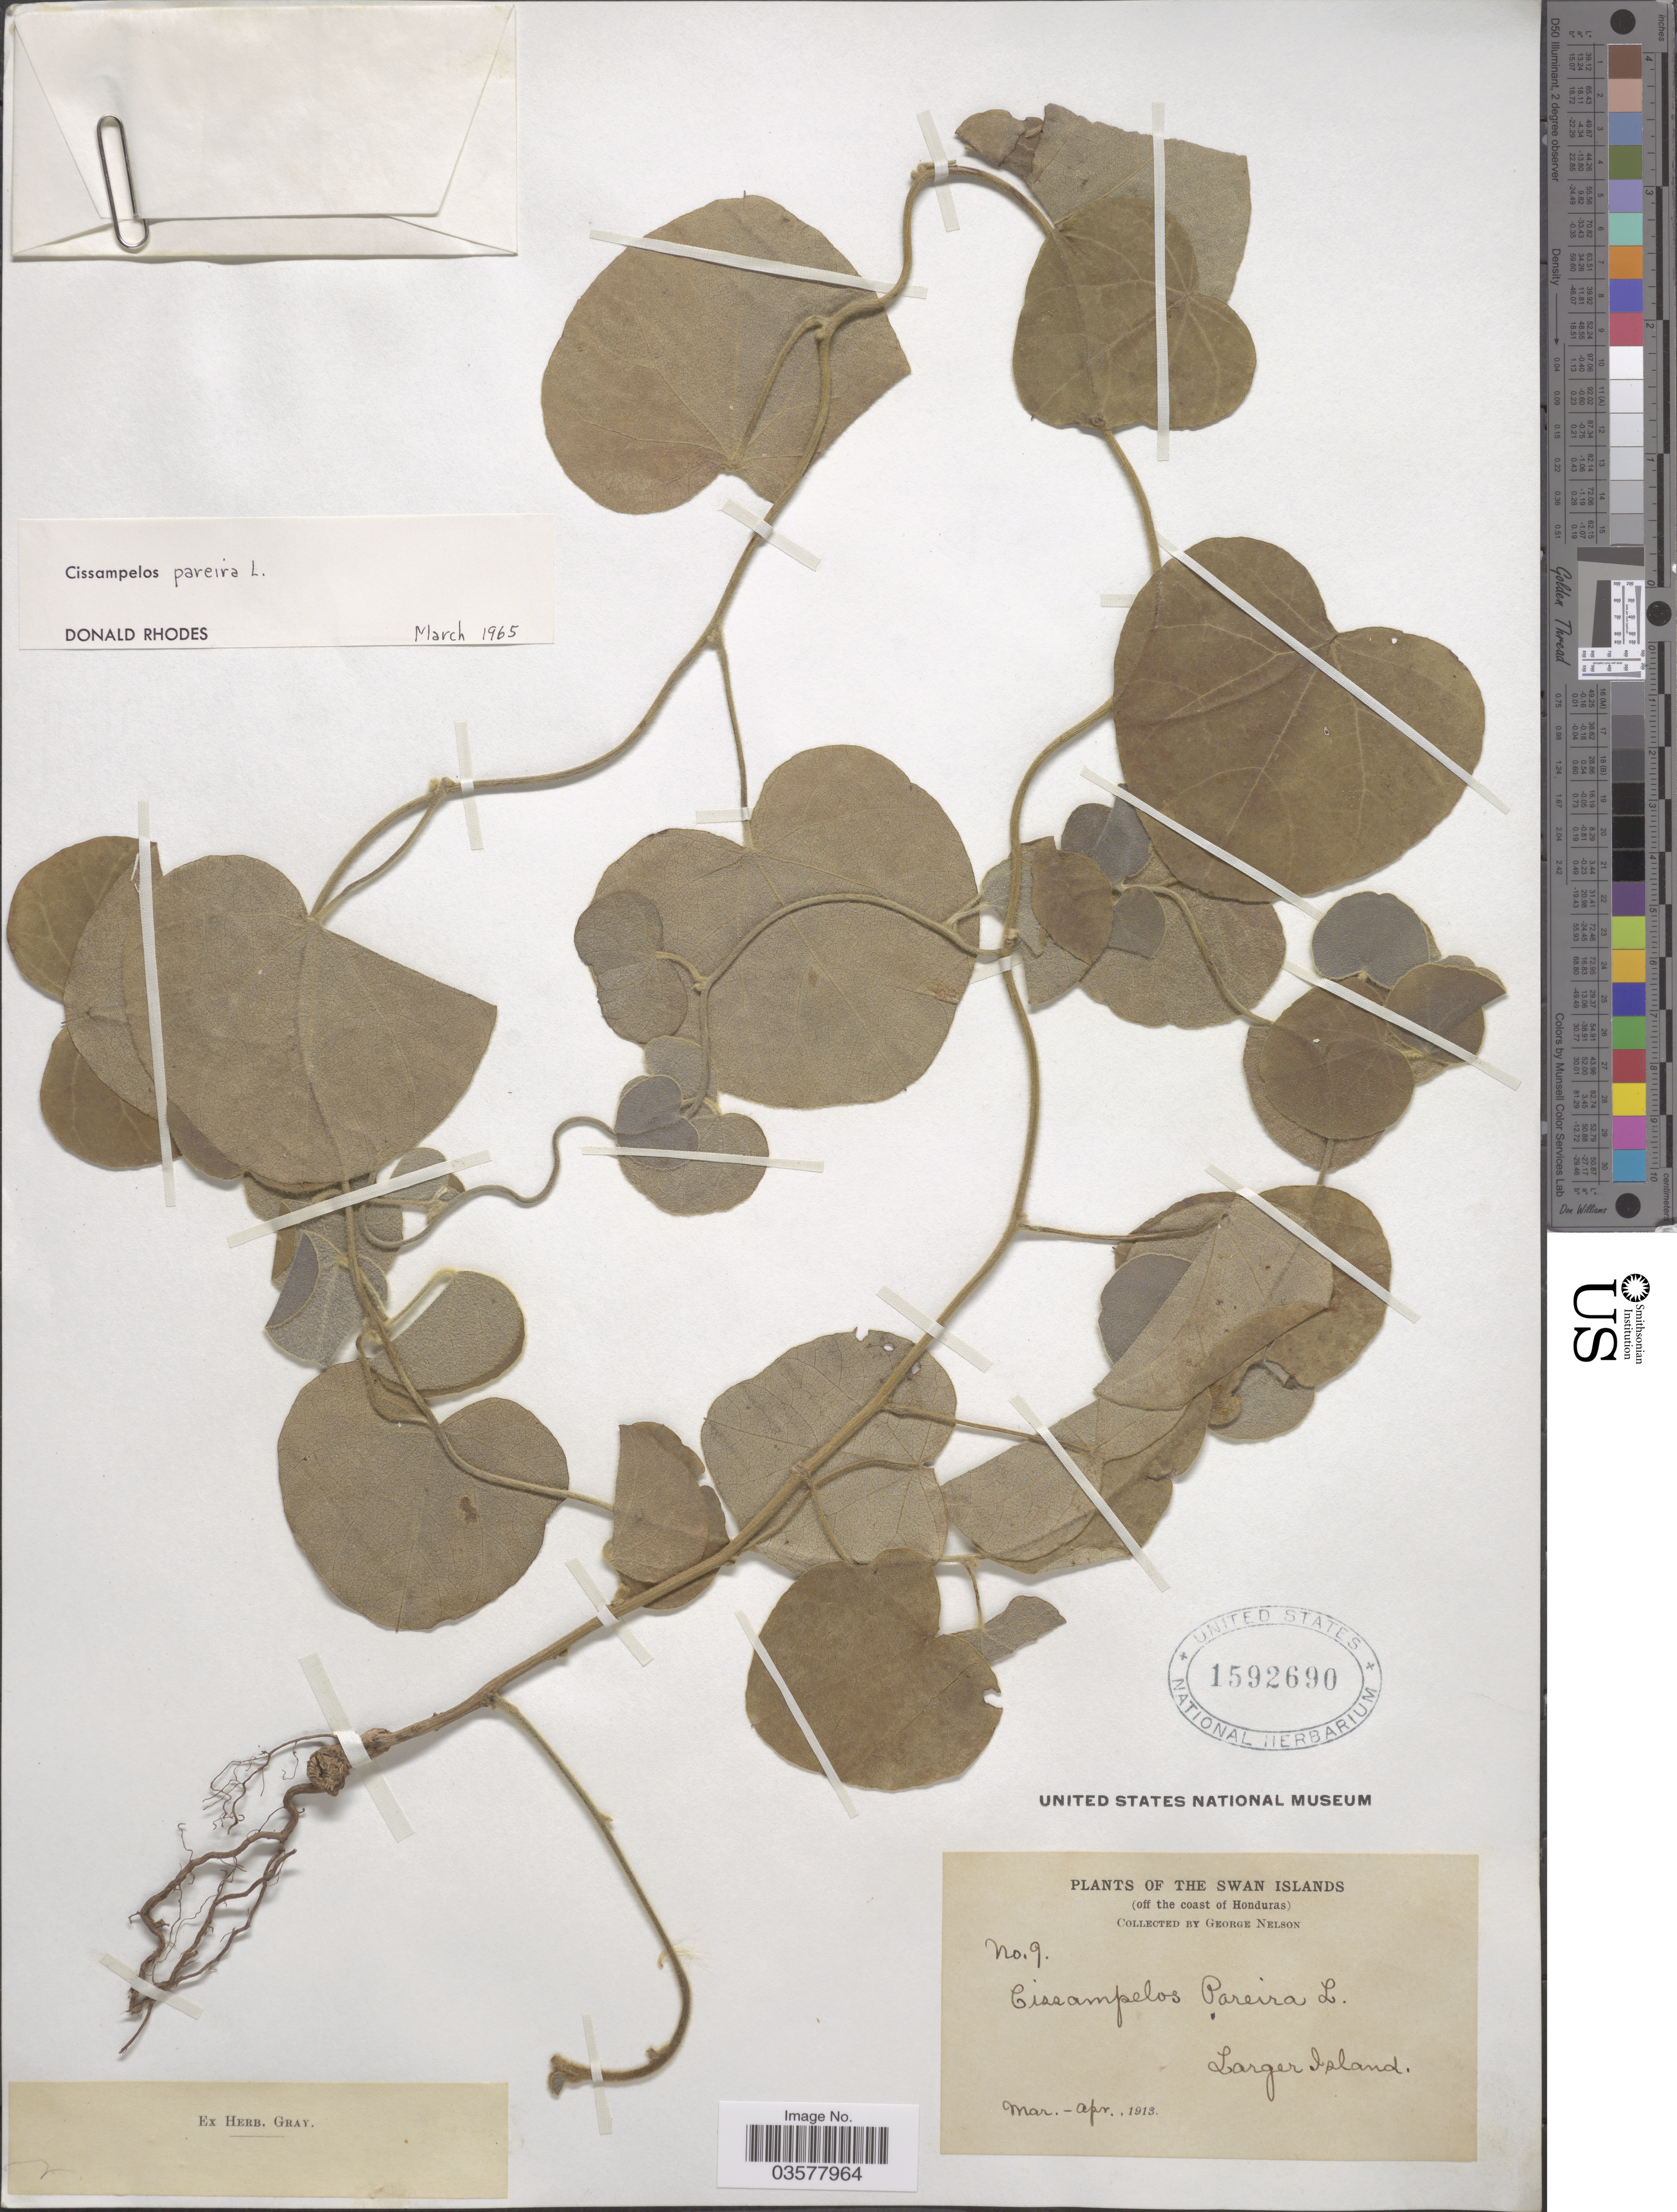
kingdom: Plantae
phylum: Tracheophyta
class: Magnoliopsida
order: Ranunculales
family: Menispermaceae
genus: Cissampelos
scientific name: Cissampelos pareira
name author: L.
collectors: G. Nelson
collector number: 9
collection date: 1913-03/1913-04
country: Honduras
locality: The Swan Islands (off the coast of Honduras). Larger Island.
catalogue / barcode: US 1592690